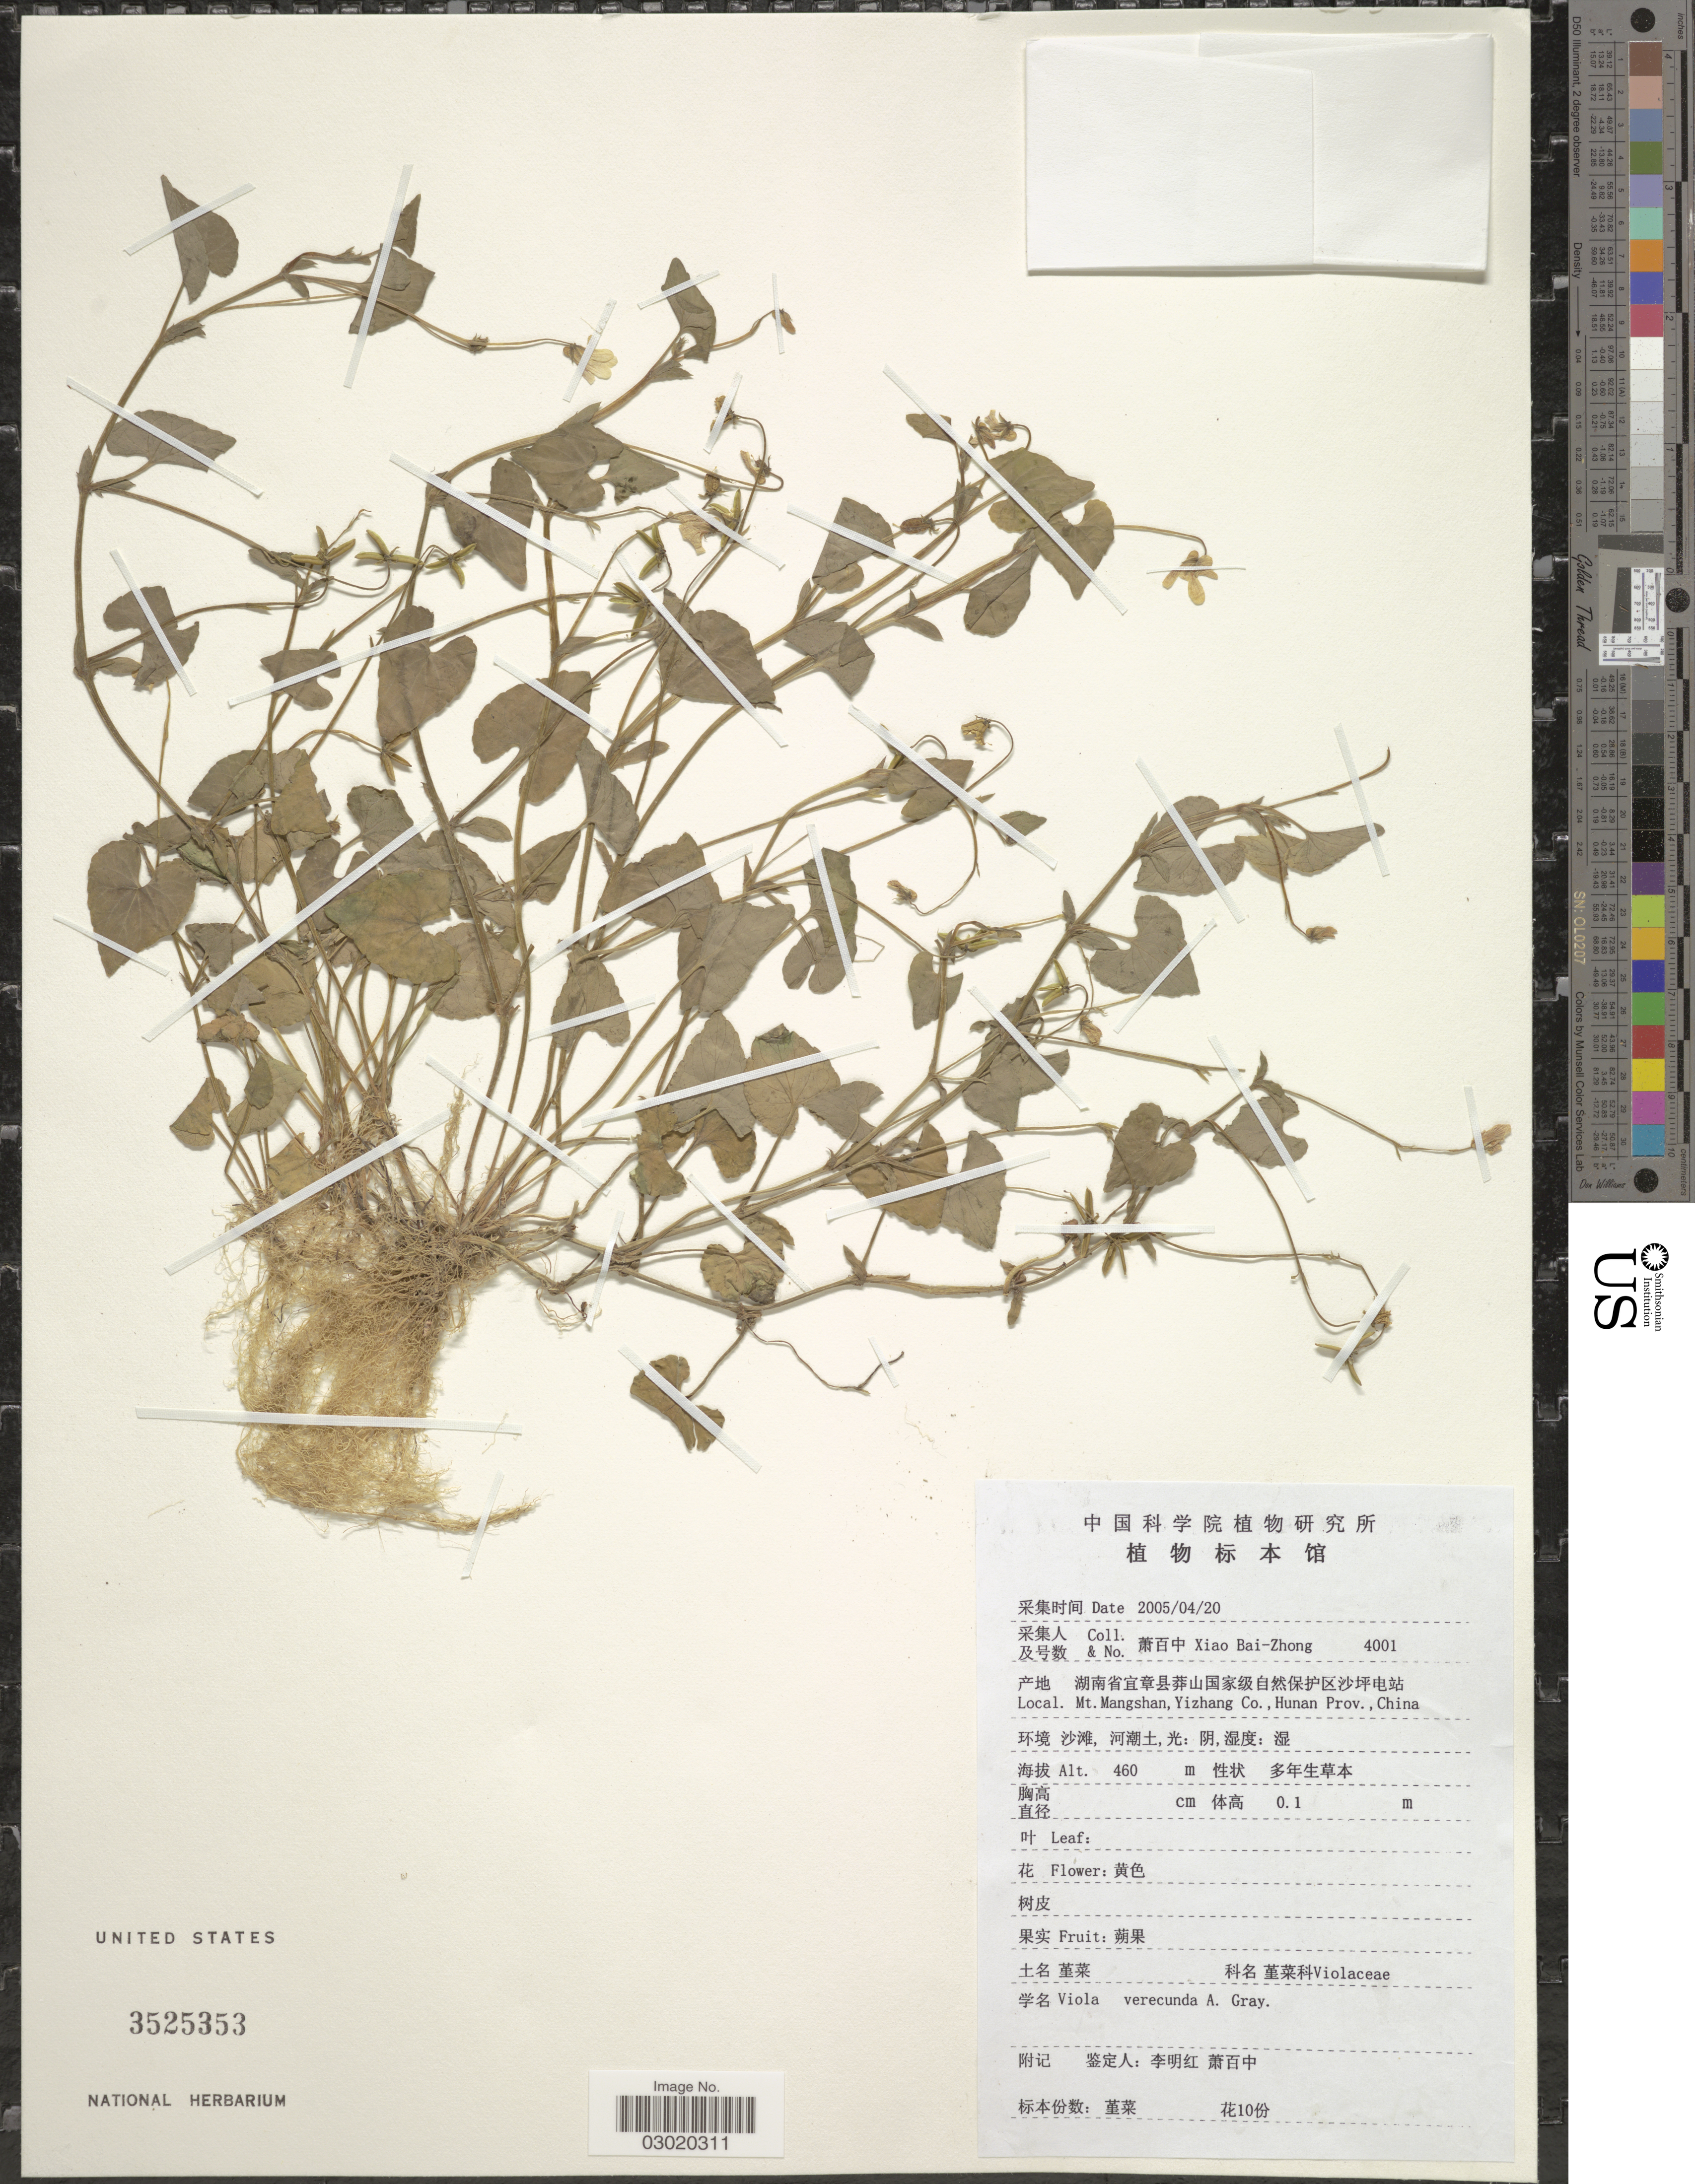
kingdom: Plantae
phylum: Tracheophyta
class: Magnoliopsida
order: Malpighiales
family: Violaceae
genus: Viola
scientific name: Viola verecunda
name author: A. Gray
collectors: B. Z. Xiao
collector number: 4001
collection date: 2005-04-20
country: China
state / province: Hunan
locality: Mt. Mangshan, Yizhang Co.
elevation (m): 460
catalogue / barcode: US 3525353